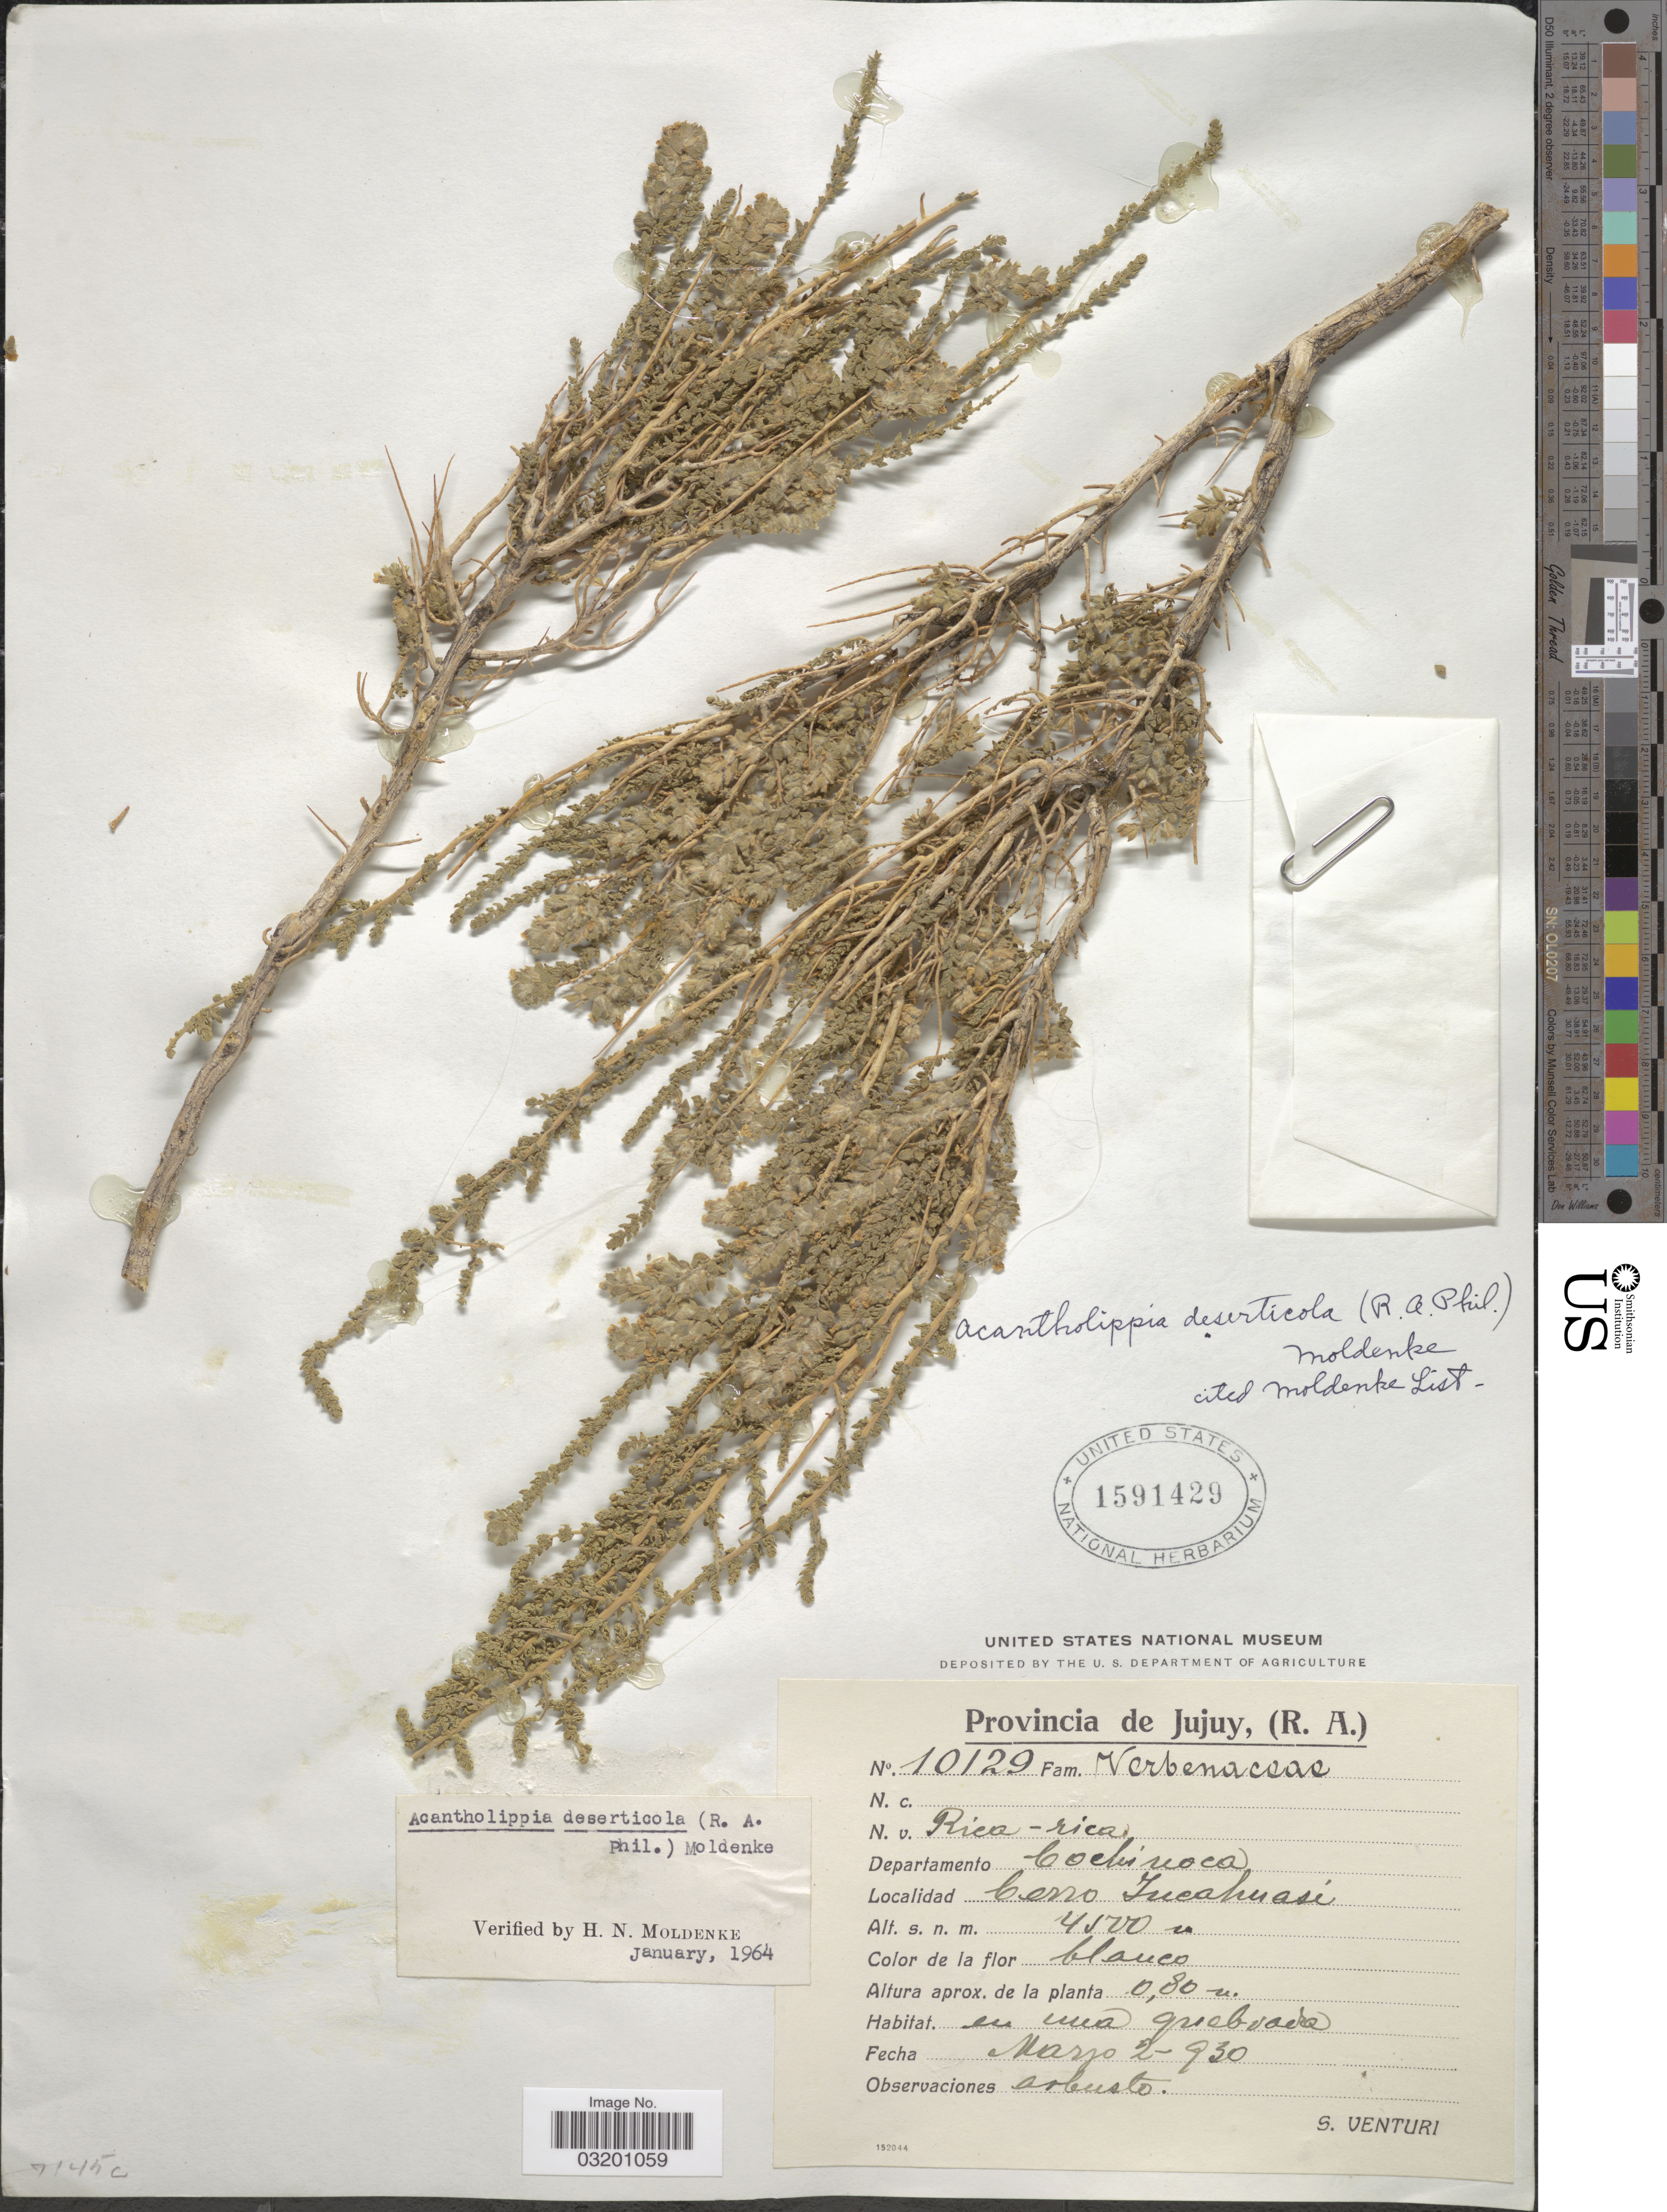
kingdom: Plantae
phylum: Tracheophyta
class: Magnoliopsida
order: Lamiales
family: Verbenaceae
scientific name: Acantholippa hastulata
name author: Griseb.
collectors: S. Venturi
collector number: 10129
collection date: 1930-03-02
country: Argentina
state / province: Jujuy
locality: Departamento Cochinoca, Cerro Tucahuasi.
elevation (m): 4500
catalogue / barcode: US 1591429